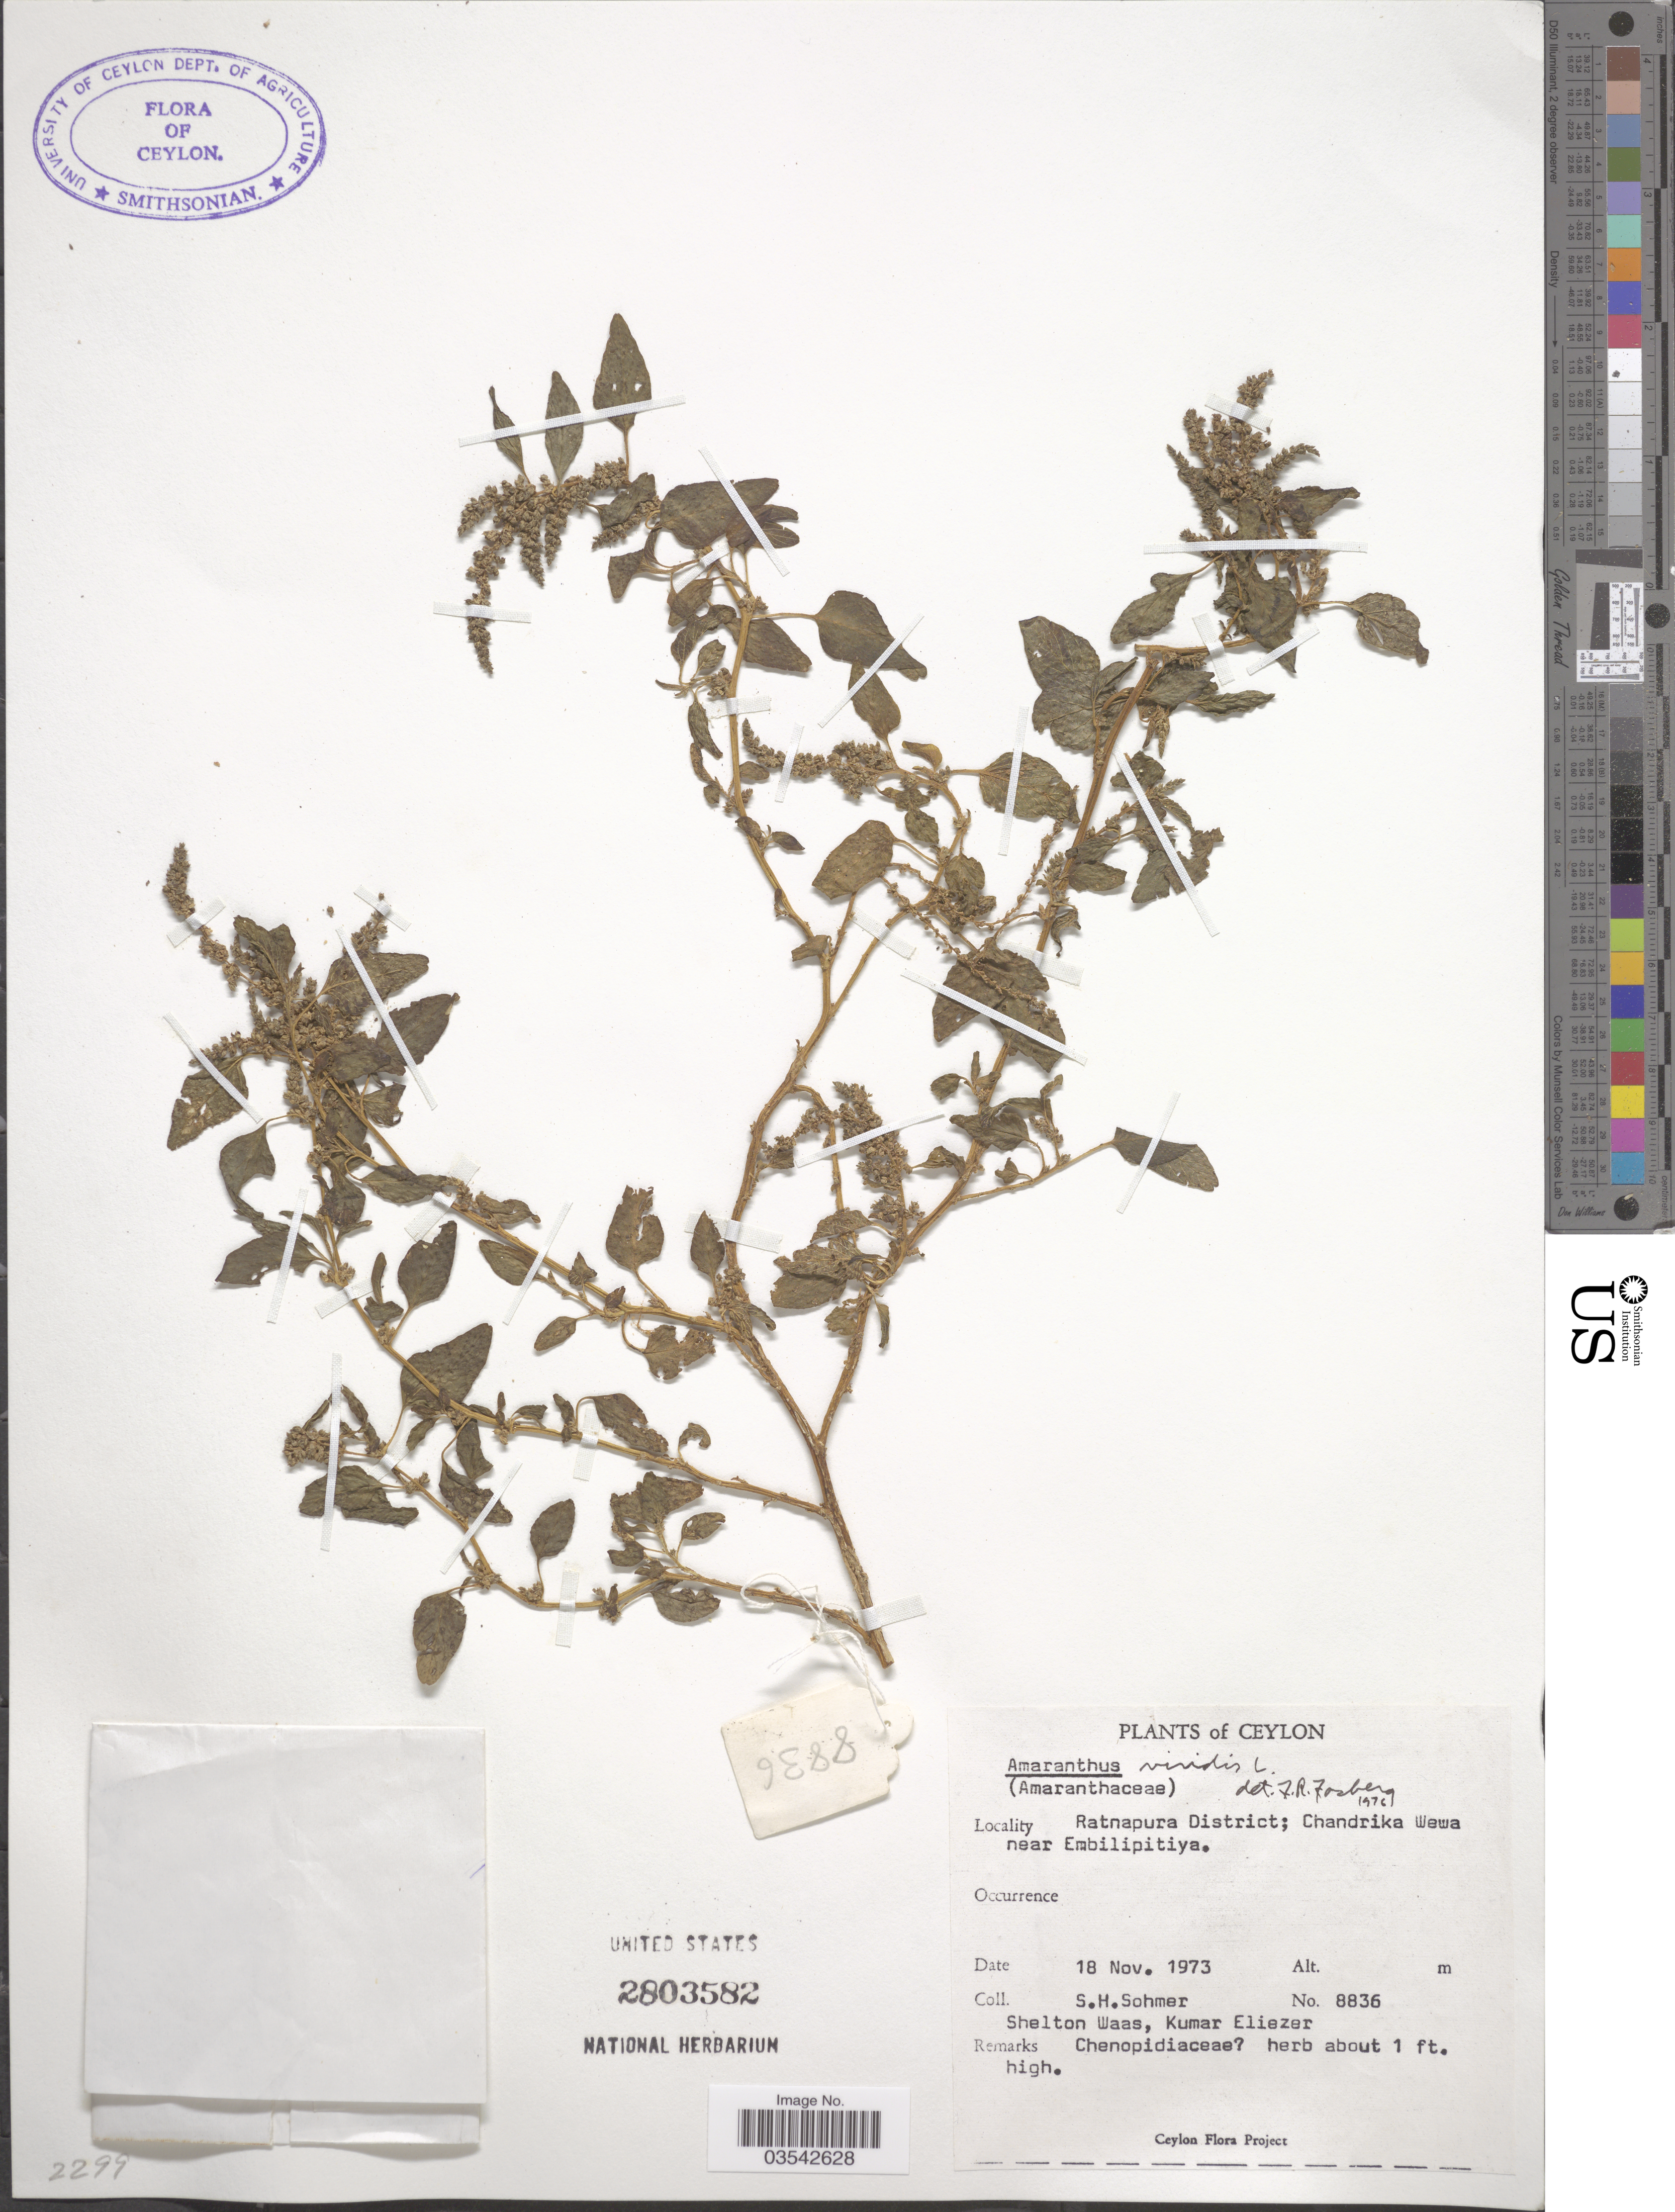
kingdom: Plantae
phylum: Tracheophyta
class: Magnoliopsida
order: Caryophyllales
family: Amaranthaceae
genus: Amaranthus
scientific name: Amaranthus viridis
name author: L.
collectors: S. H. Sohmer, S. Waas & K. Eliezer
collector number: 8836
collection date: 1973-11-18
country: Sri Lanka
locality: Ceylon. Ratnapura District: Chandrika Wewa near Embilipitiya.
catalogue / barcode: US 2803582